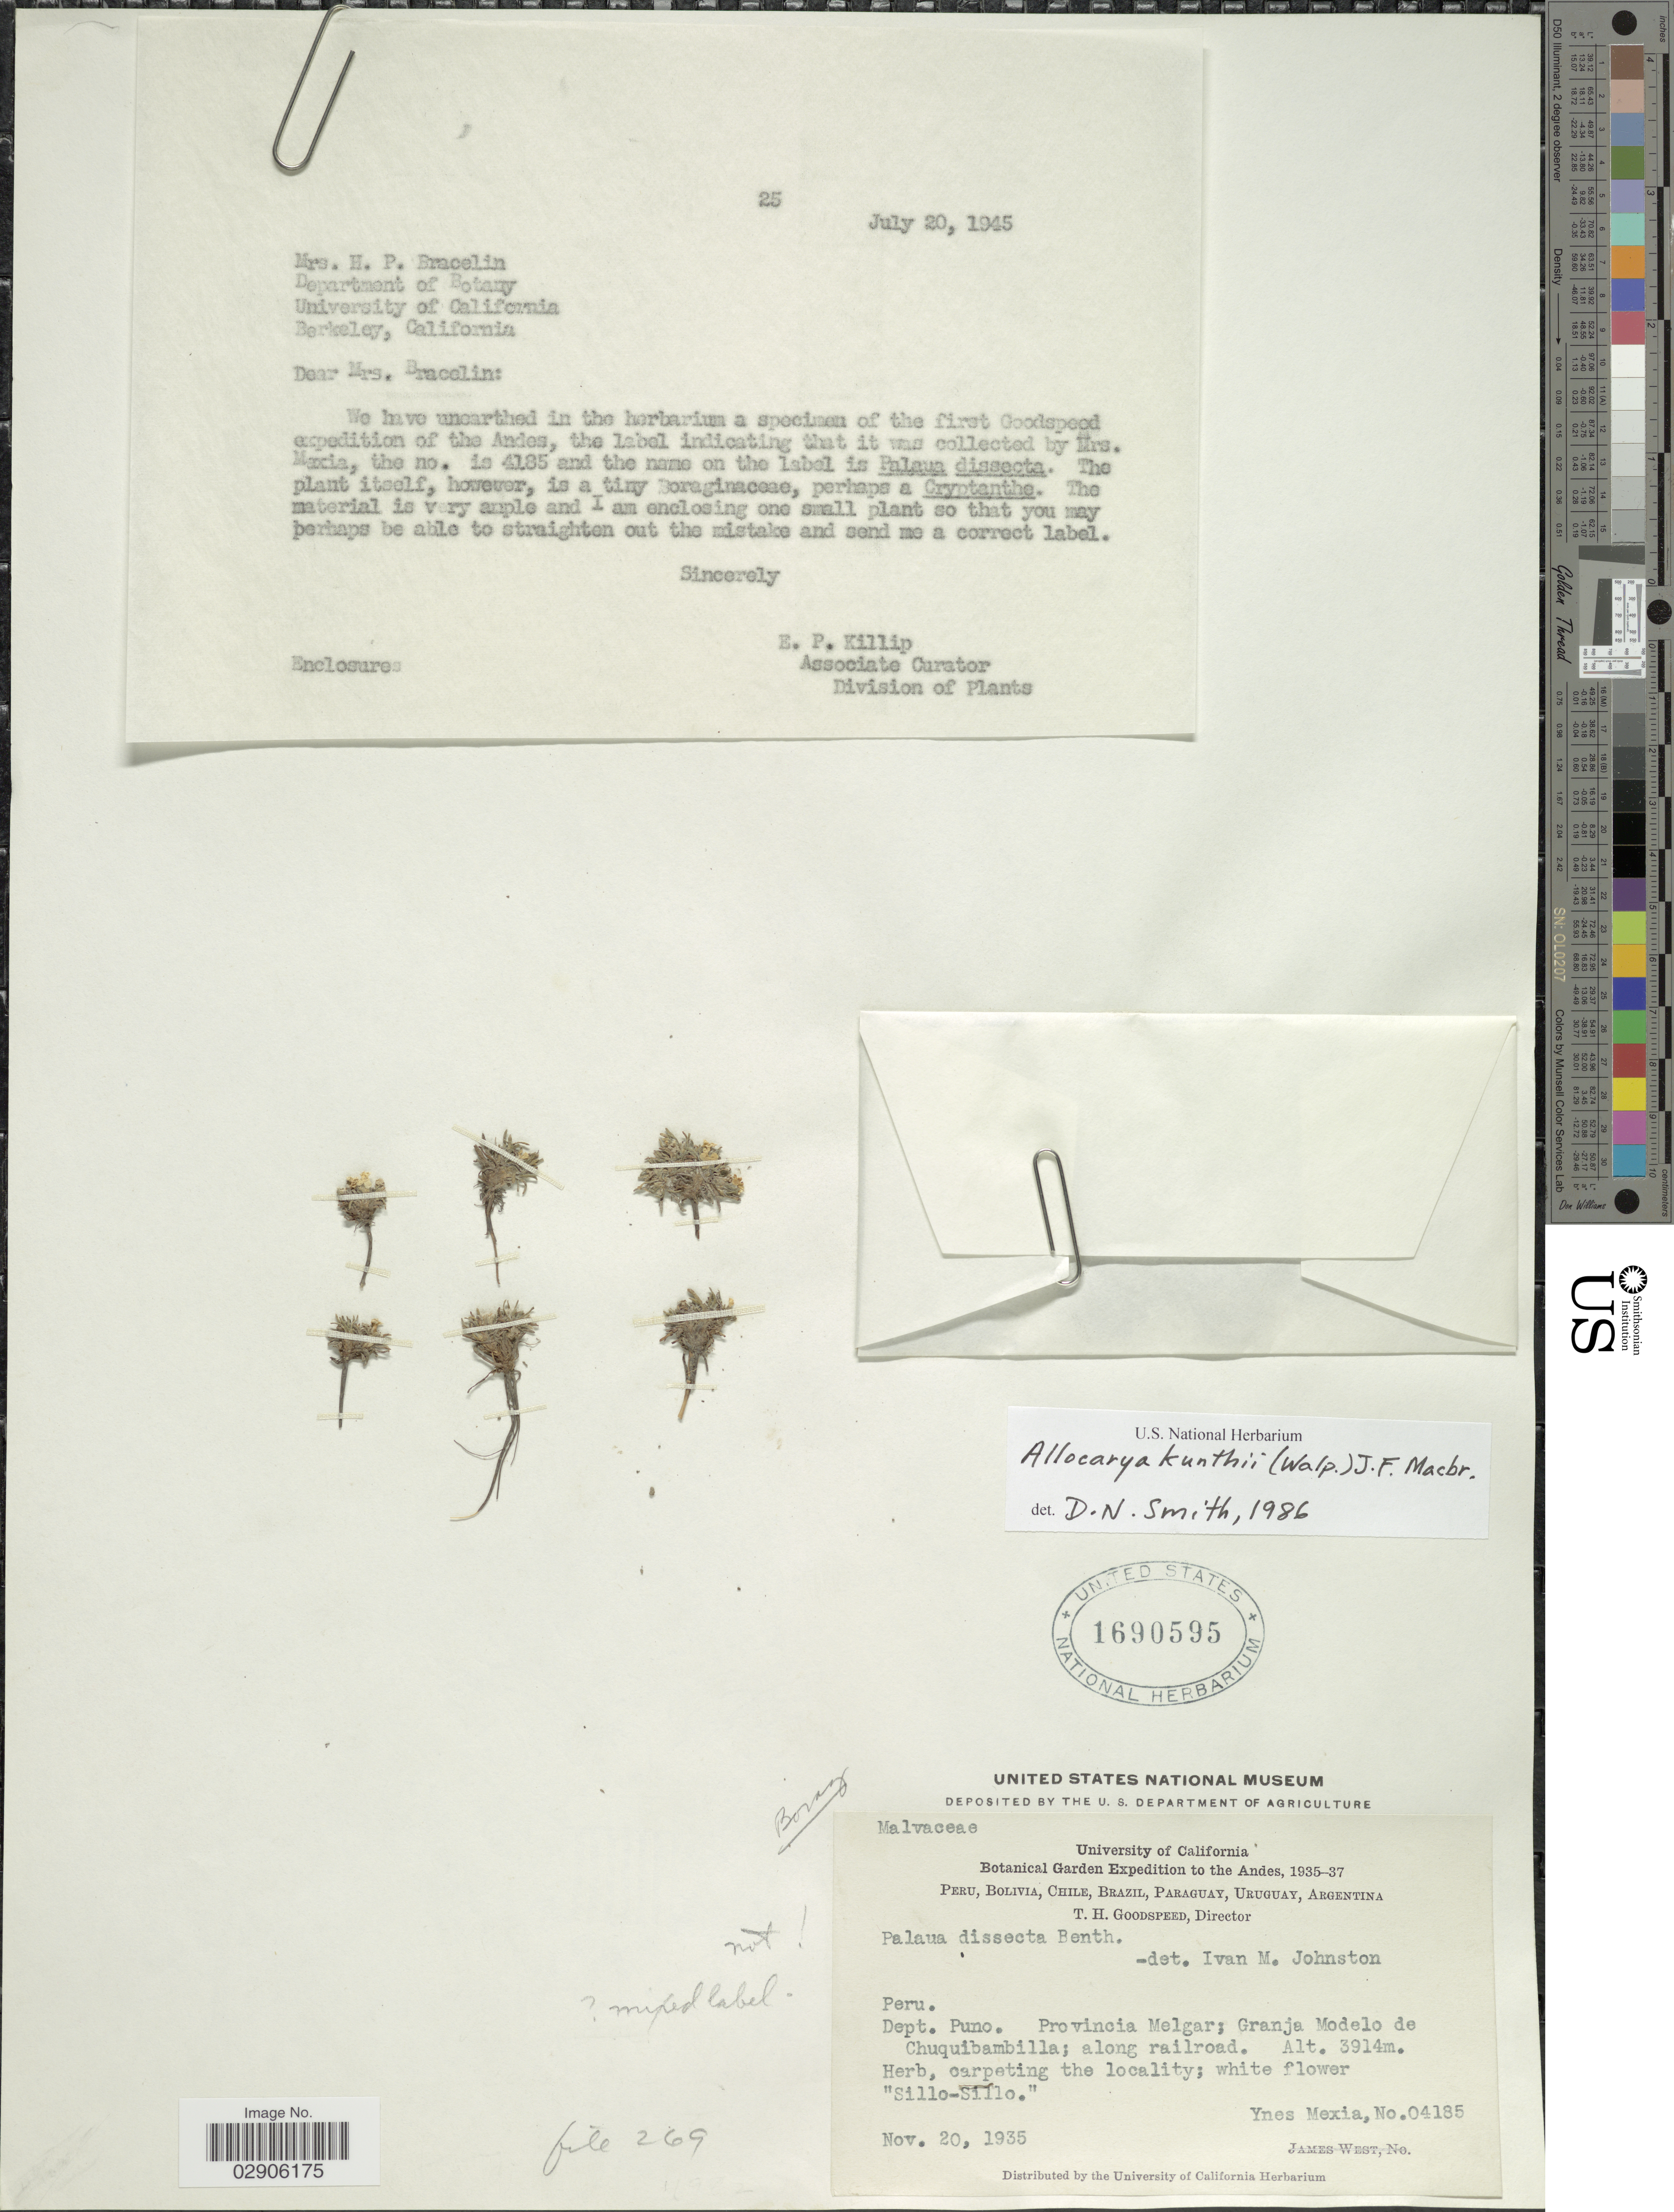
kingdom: Plantae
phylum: Tracheophyta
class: Magnoliopsida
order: Boraginales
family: Boraginaceae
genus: Plagiobothrys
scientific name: Plagiobothrys kunthii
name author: (Walp.) I.M. Johnst.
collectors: Y. Mexia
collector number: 04185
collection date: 1935-11-20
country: Peru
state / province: Puno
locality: Dept. Puno, Provincia Melgar: Granja Modelo de Chuquibambilla; along railroad, The Andes.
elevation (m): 3914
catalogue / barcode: US 1690595